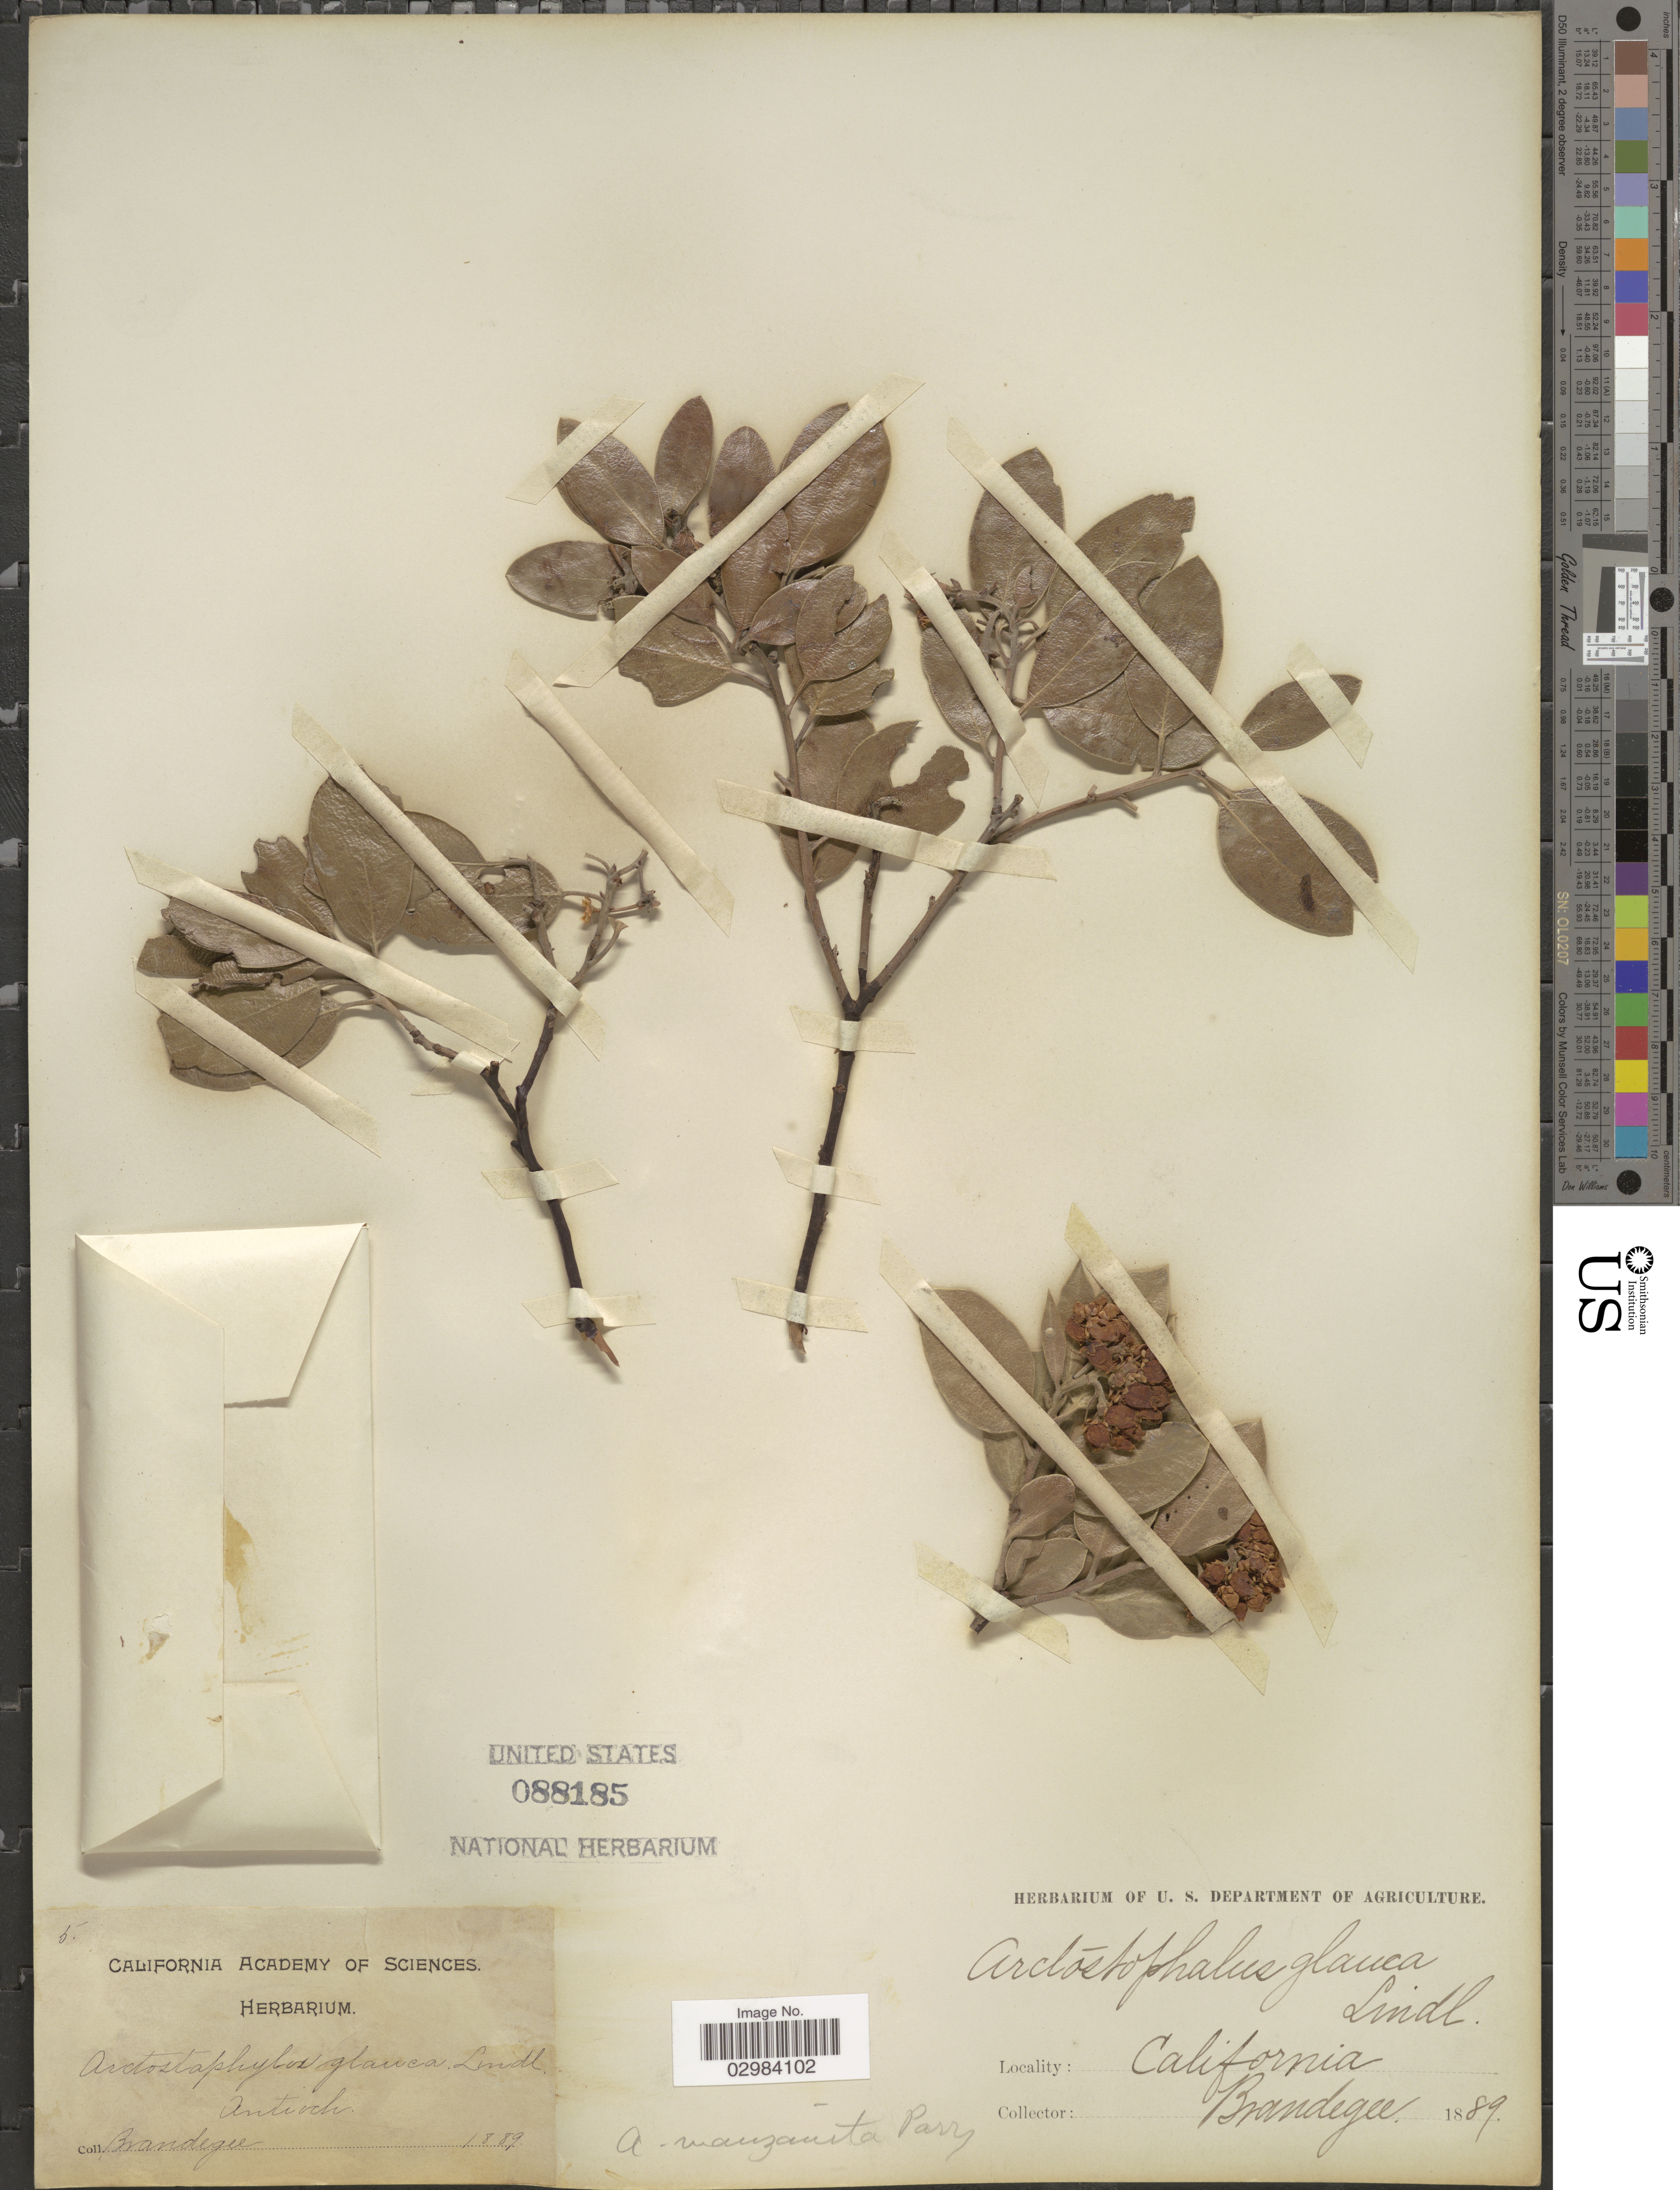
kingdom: Plantae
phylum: Tracheophyta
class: Magnoliopsida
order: Ericales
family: Ericaceae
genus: Arctostaphylos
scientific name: Arctostaphylos manzanita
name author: Parry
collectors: -- Brandegee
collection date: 1889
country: United States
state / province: California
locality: Antiochi.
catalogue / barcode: US 88185